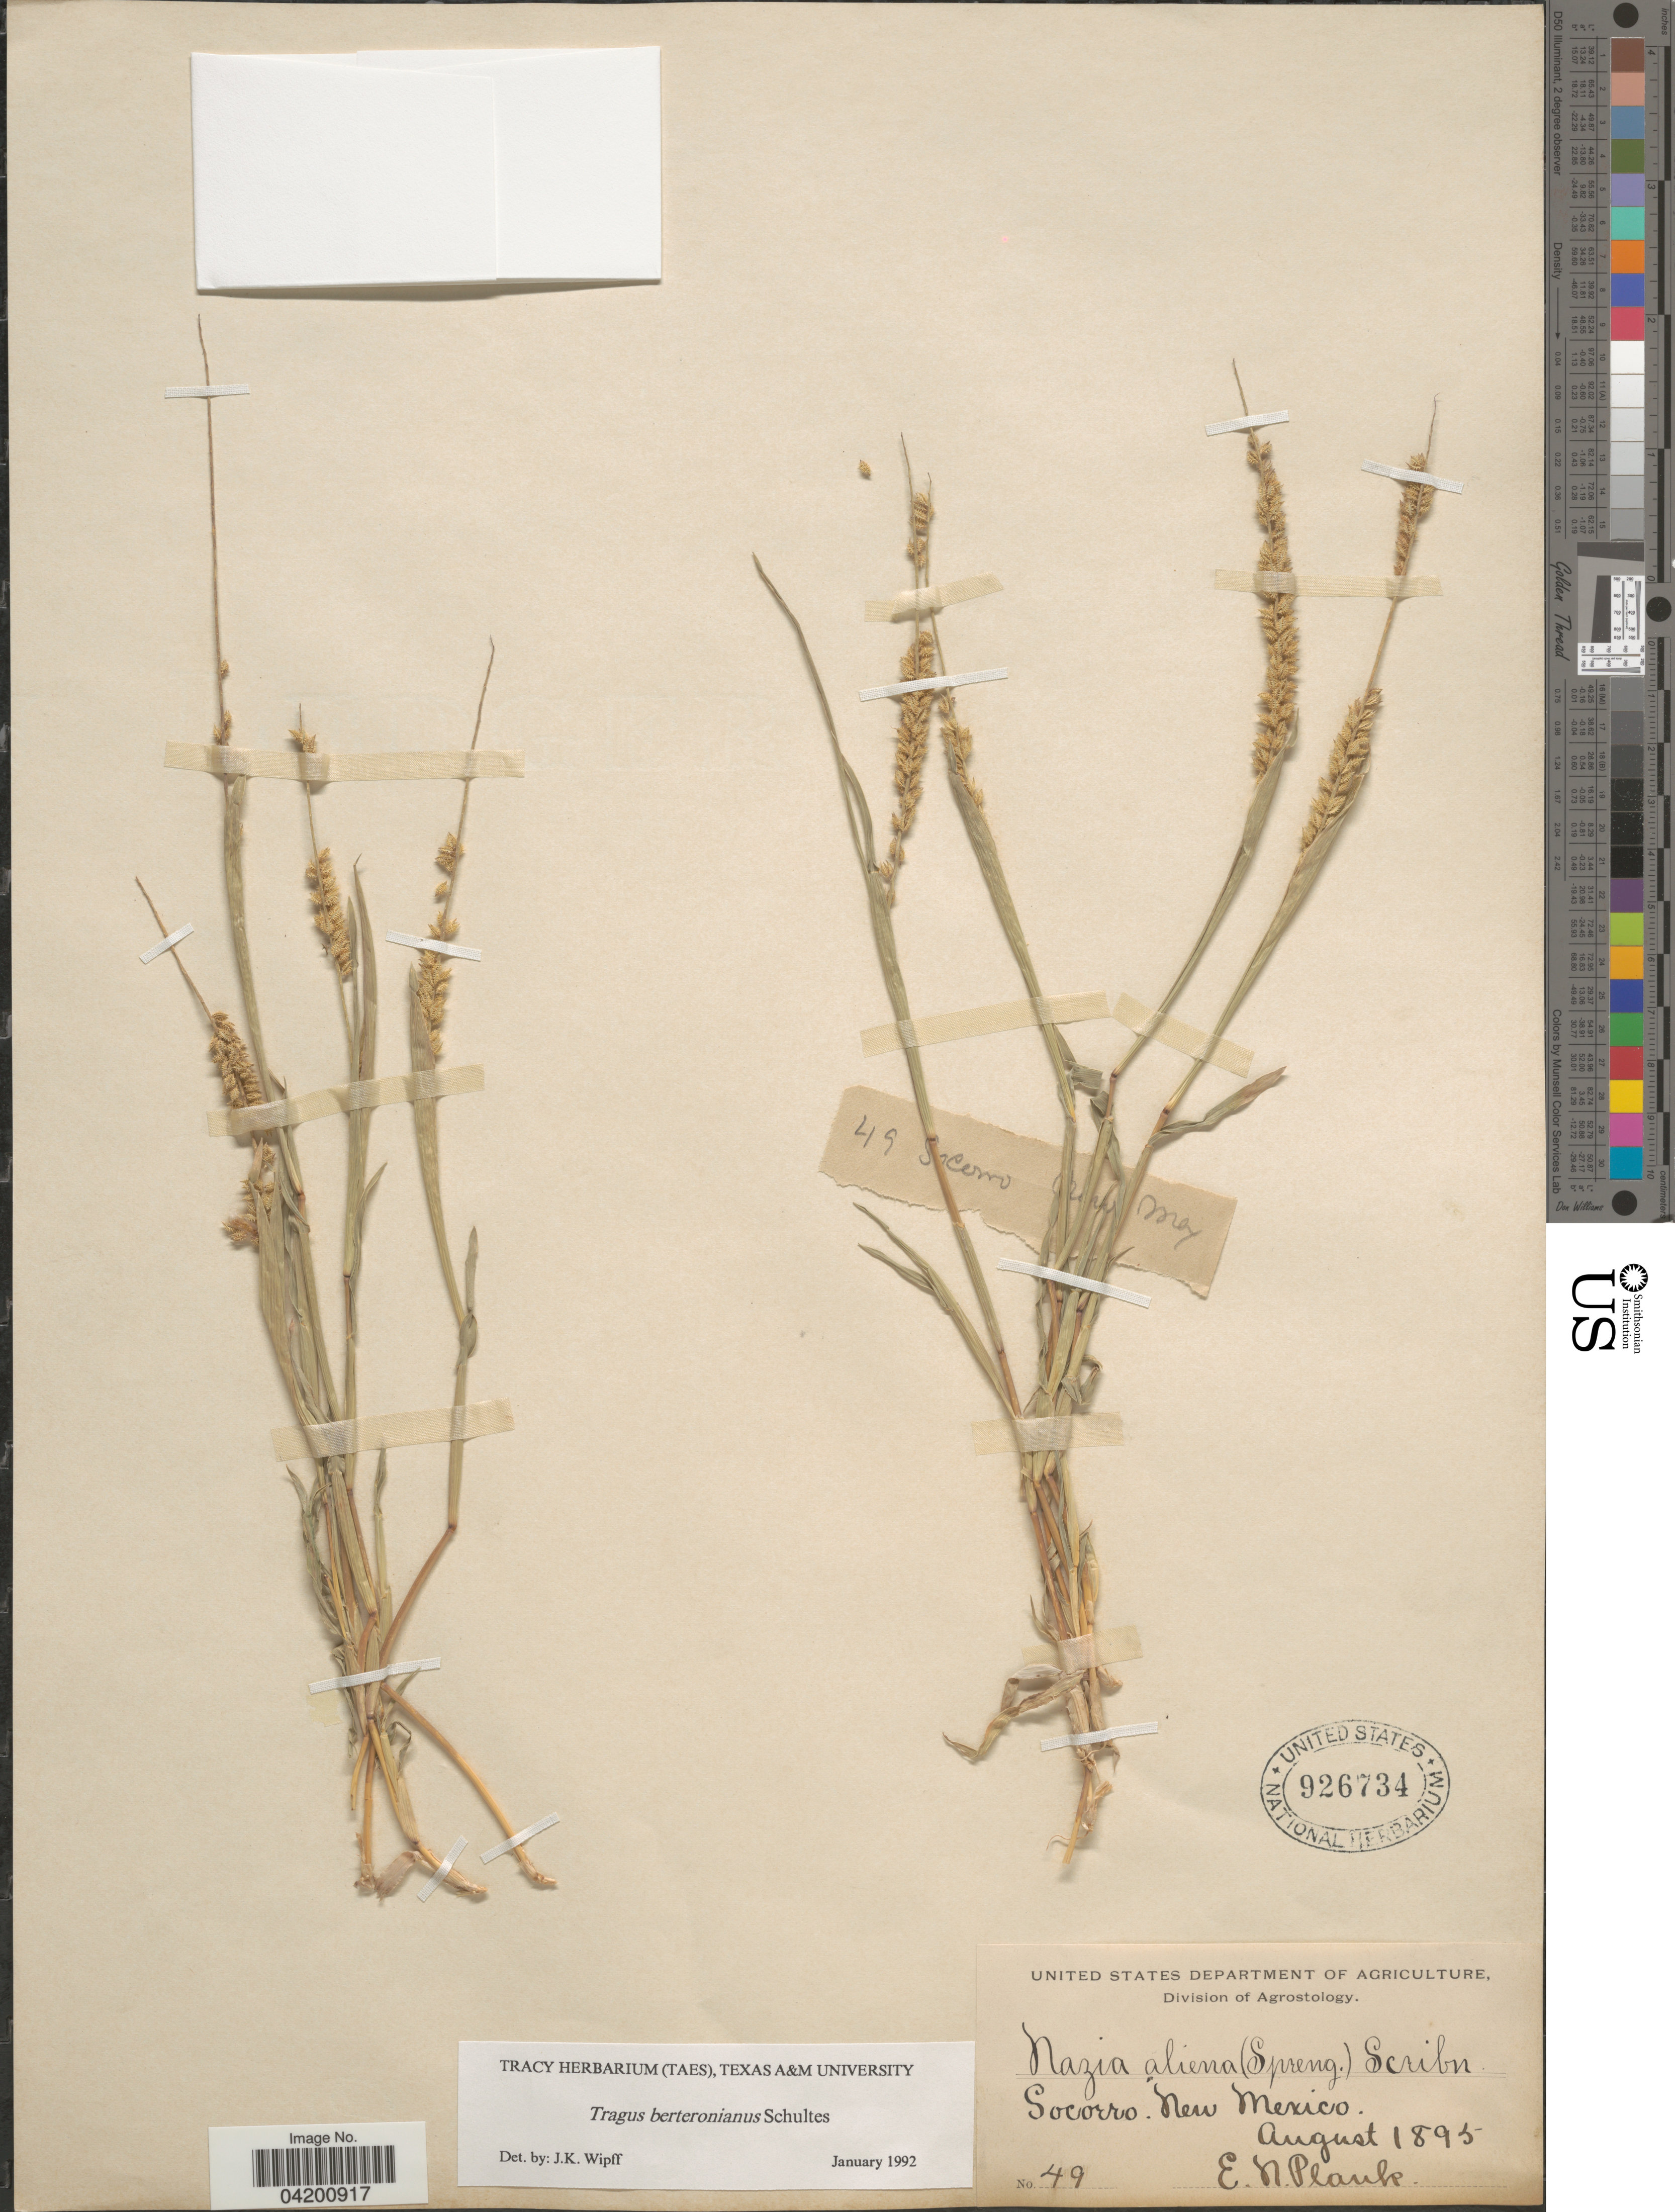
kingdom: Plantae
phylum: Tracheophyta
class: Liliopsida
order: Poales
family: Poaceae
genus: Tragus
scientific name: Tragus berteronianus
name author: Schult.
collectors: E. Plank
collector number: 49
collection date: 1895-08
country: United States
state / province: New Mexico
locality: Socorro.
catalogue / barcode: US 926734